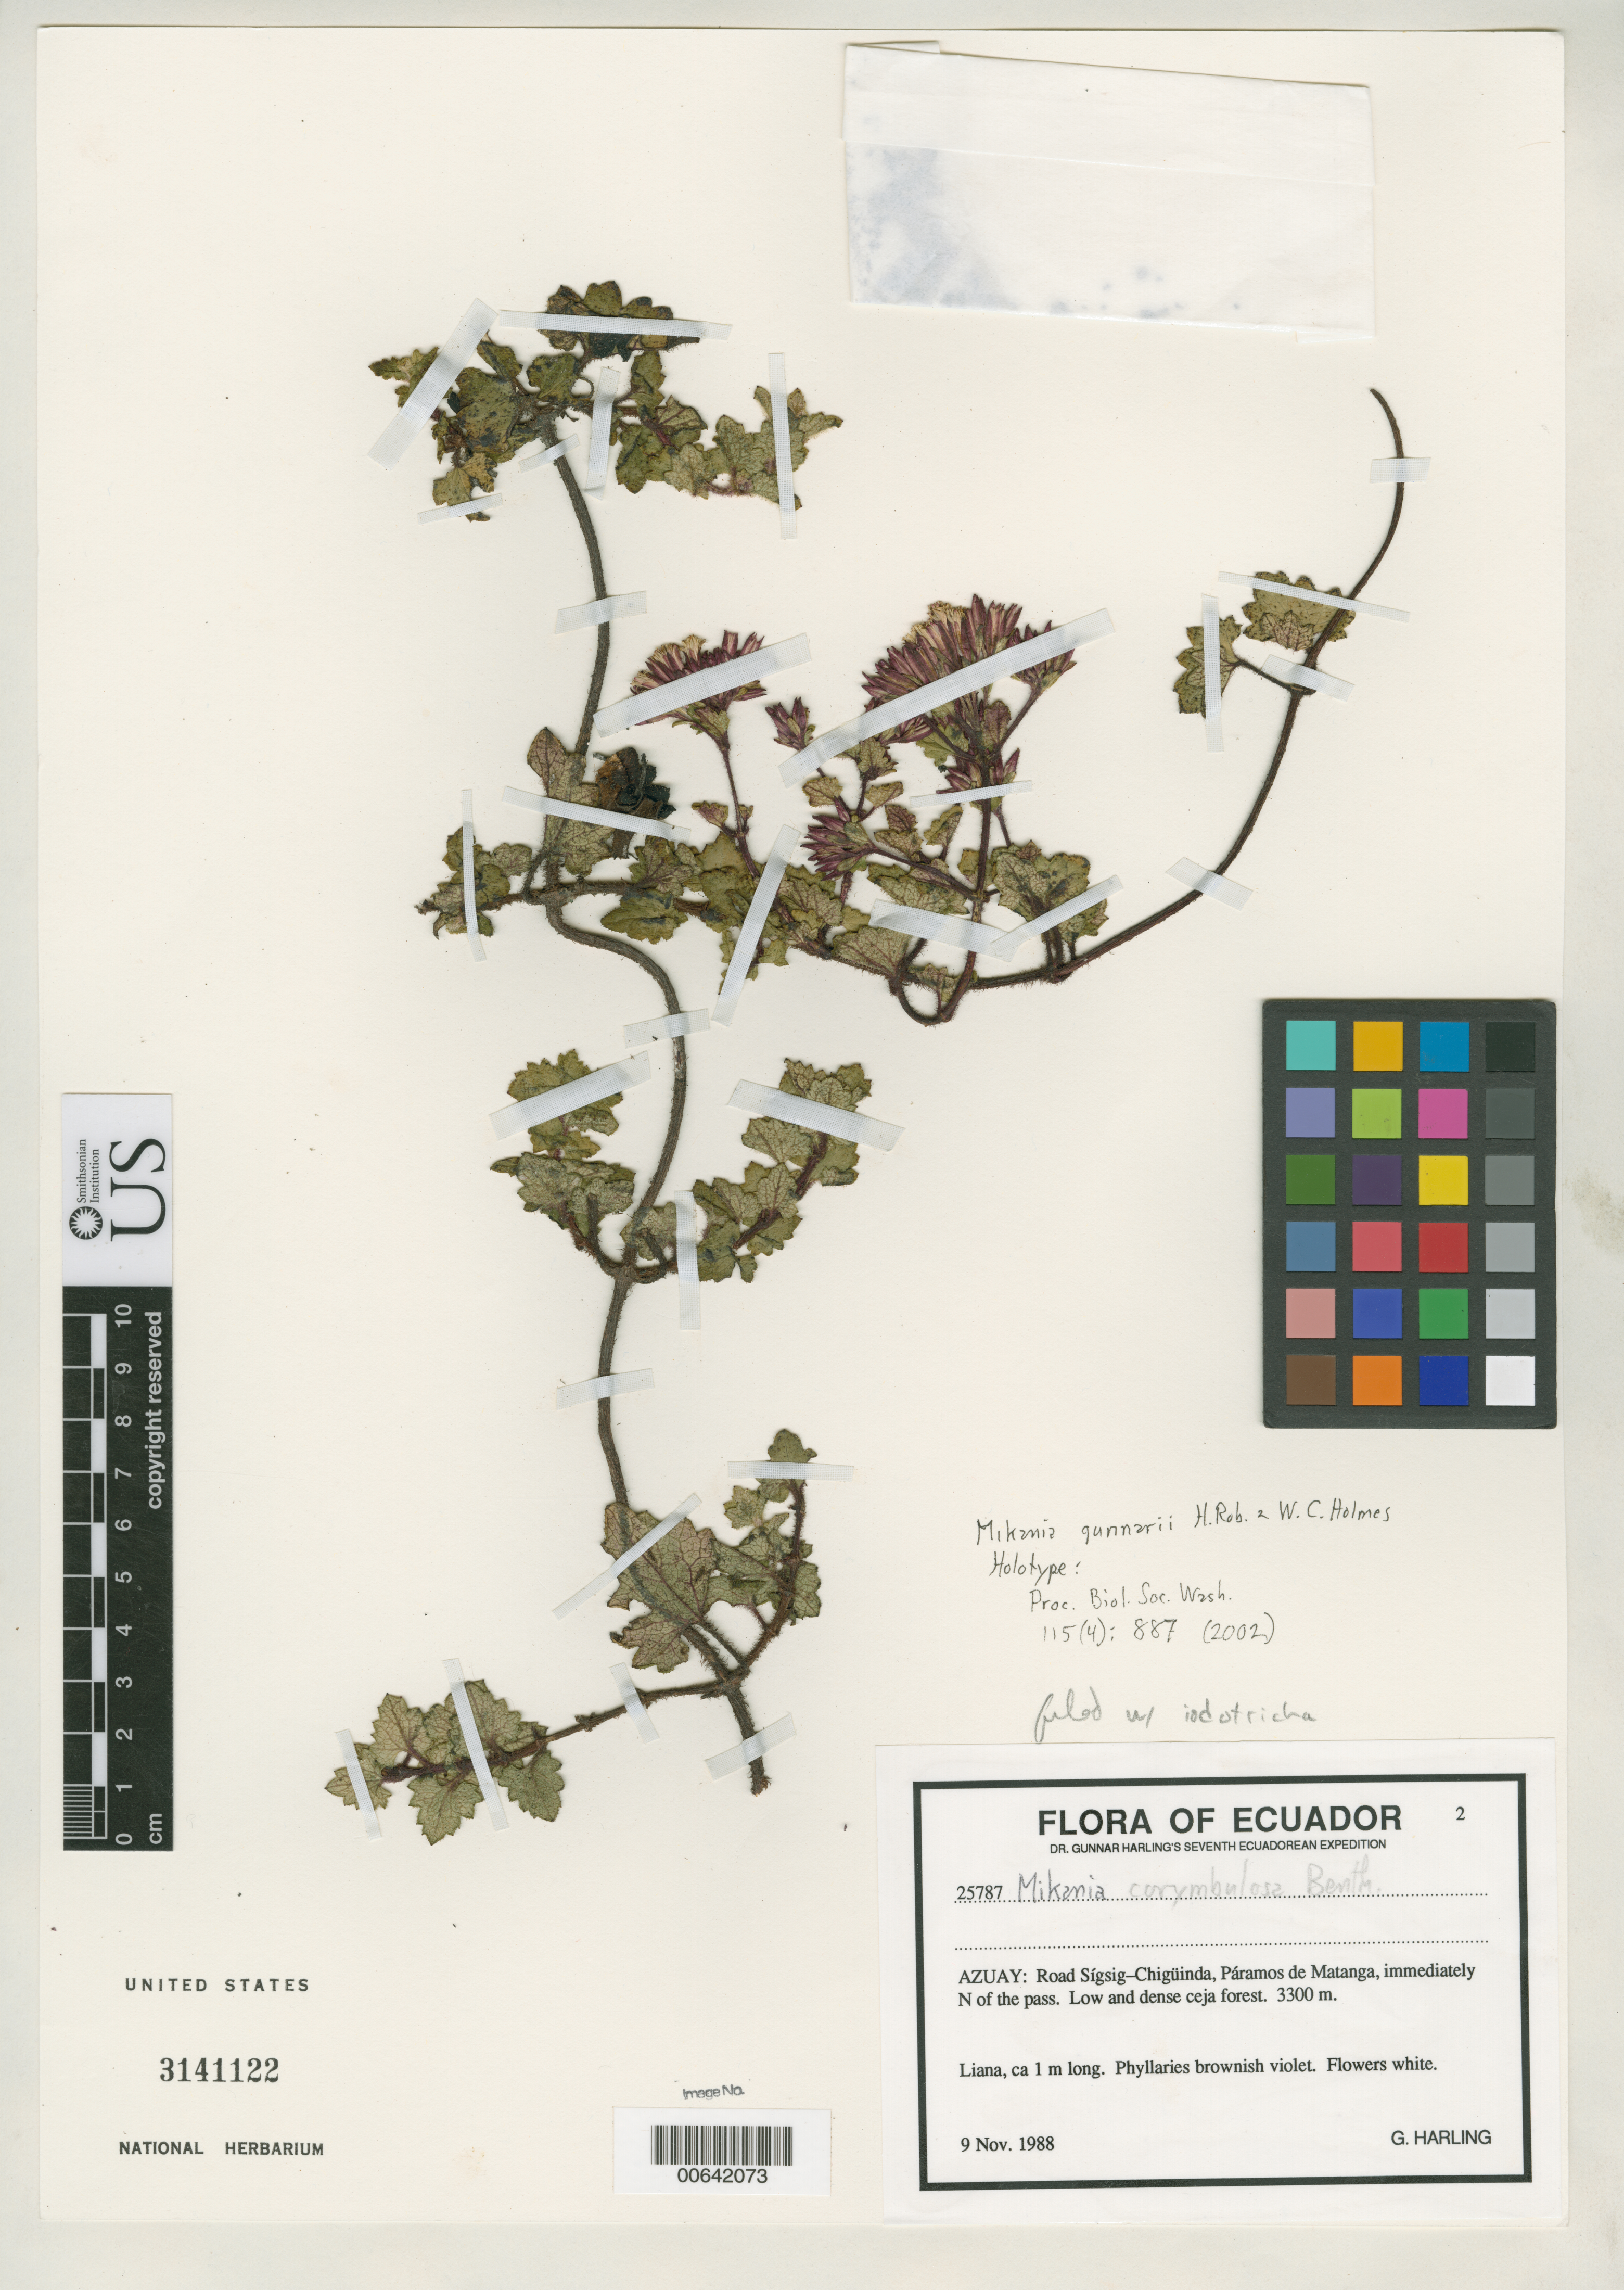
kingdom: Plantae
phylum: Tracheophyta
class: Magnoliopsida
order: Asterales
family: Asteraceae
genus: Mikania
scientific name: Mikania gunnarii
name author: H. Rob. & W.C. Holmes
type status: Holotype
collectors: G. Harling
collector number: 25787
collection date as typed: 09 Nov 1988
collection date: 1988-11-09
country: Ecuador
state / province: Azuay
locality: Road Sígsig - Chigüinda, Páramos de Matanga, immediately N of the Pass.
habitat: Low and dense ceja forest.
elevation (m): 3300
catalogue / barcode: US 3141122